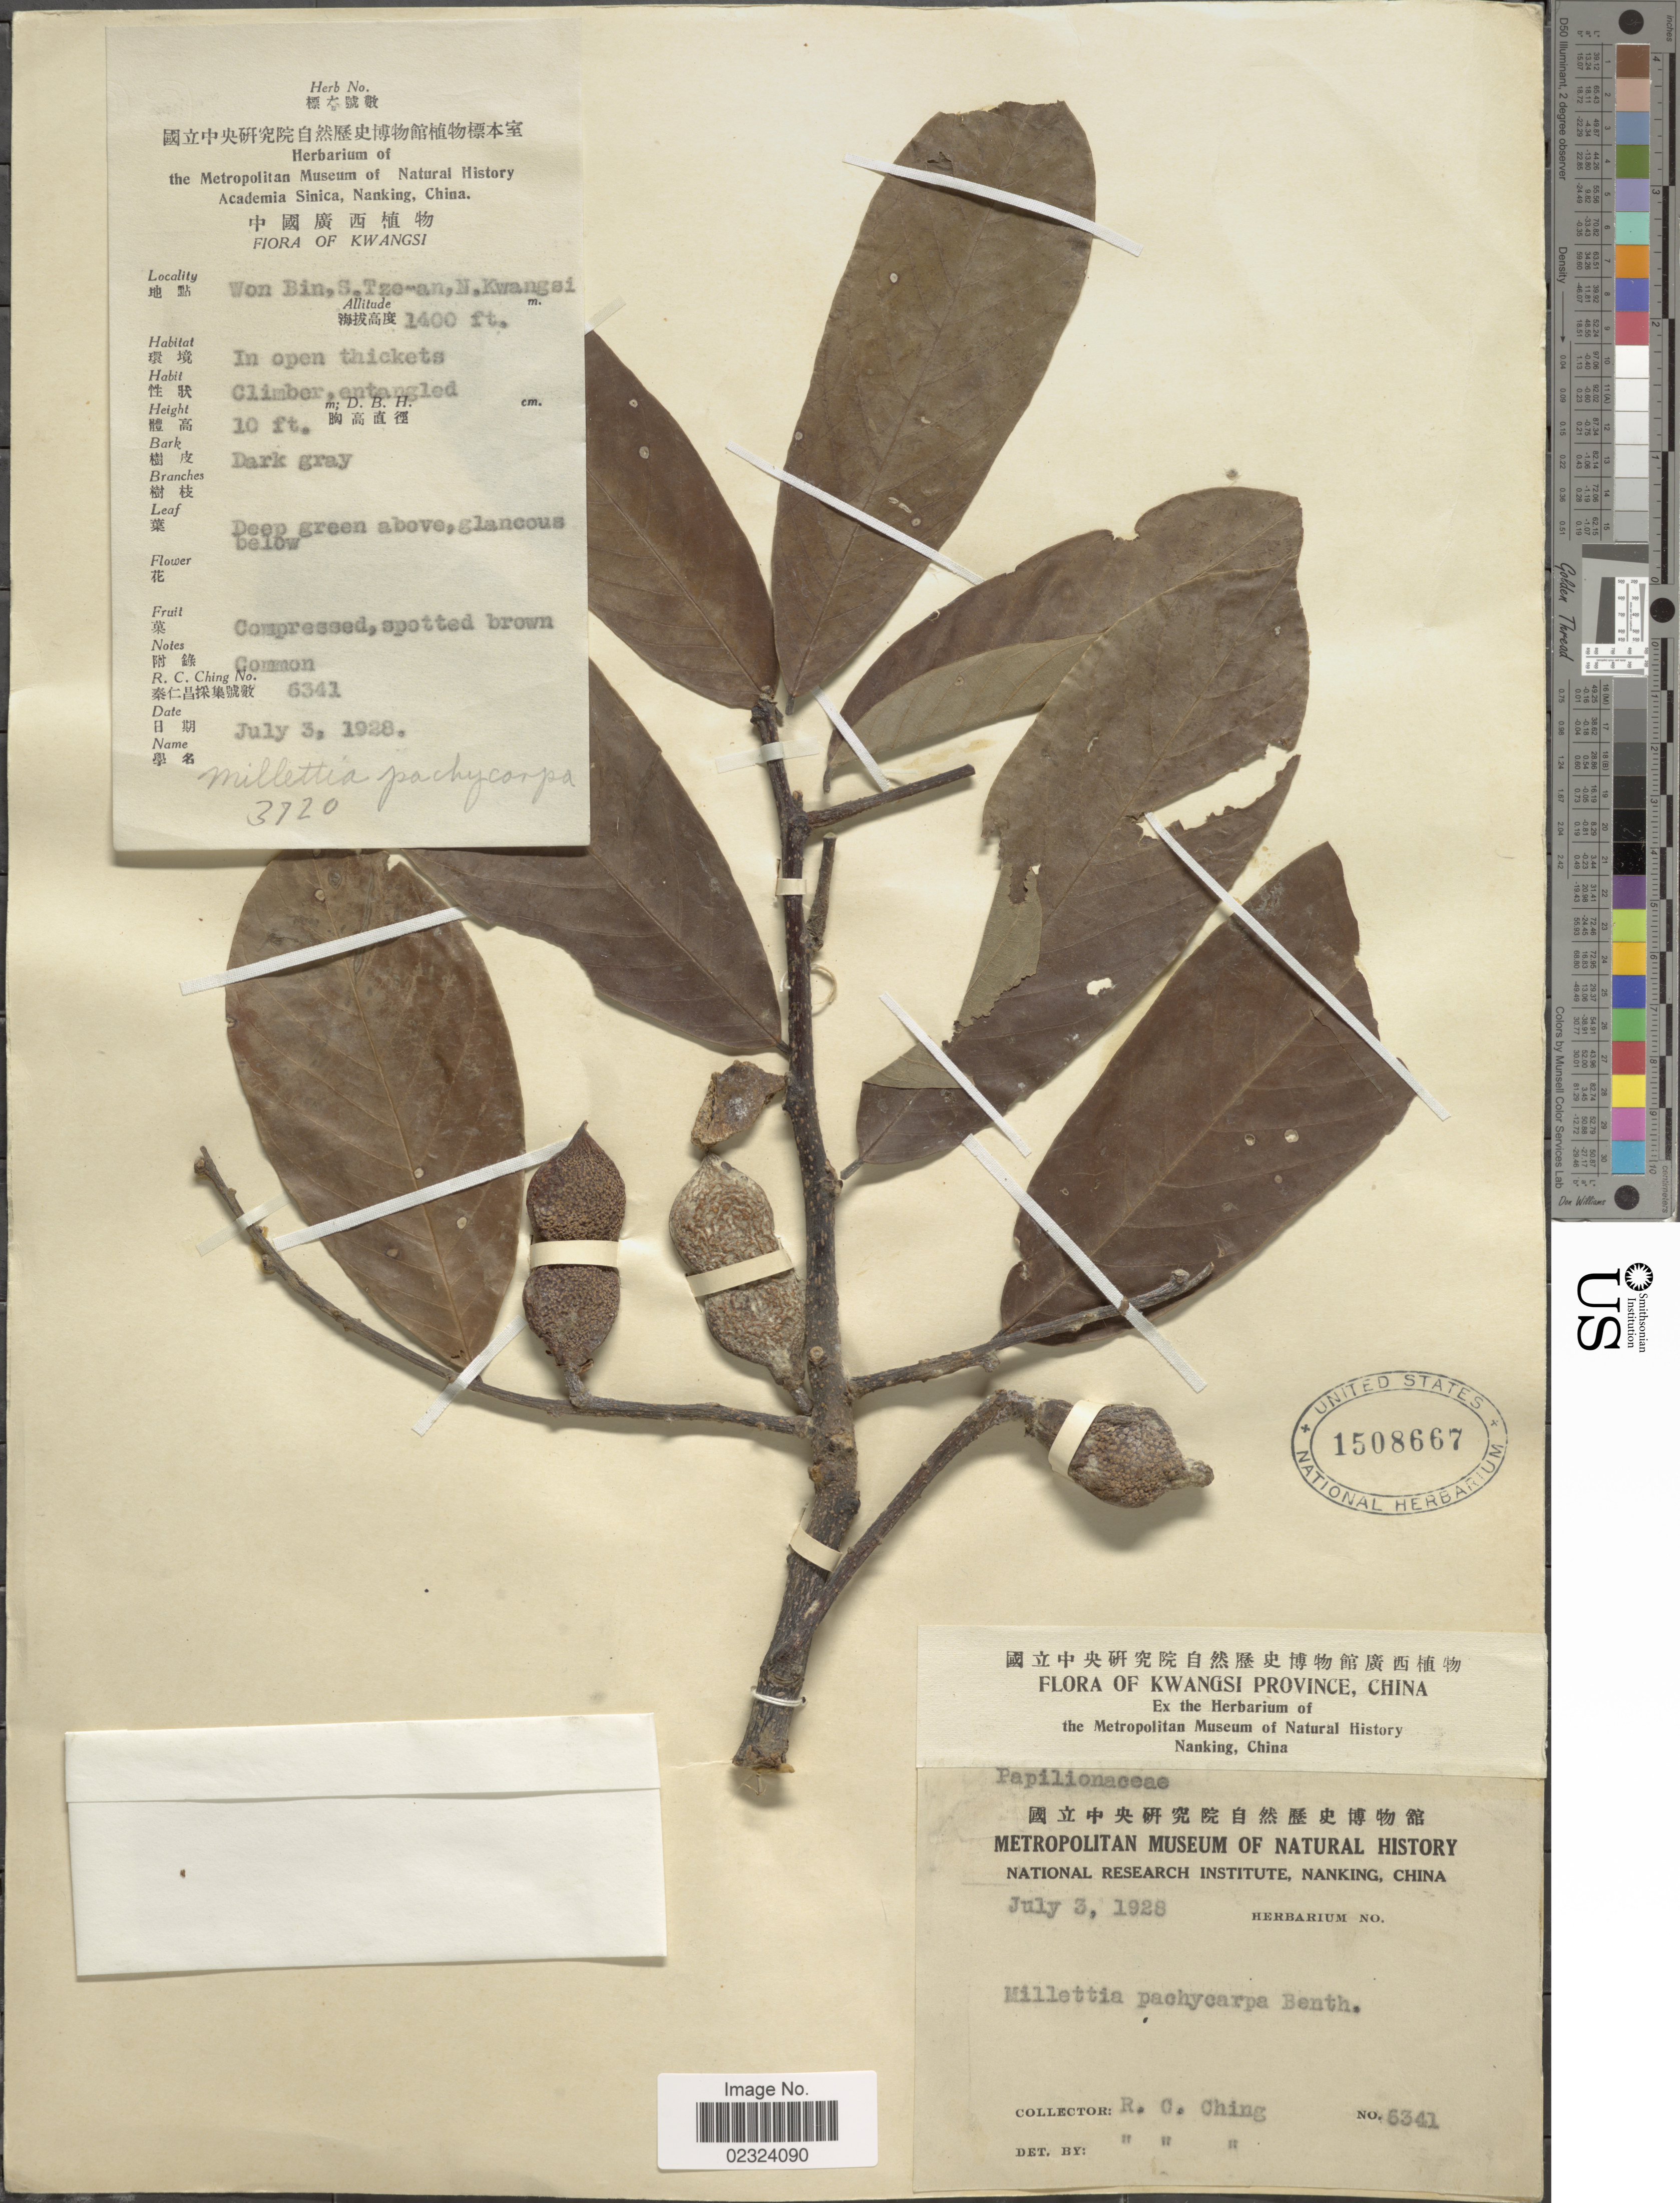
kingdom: Plantae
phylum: Tracheophyta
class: Magnoliopsida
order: Fabales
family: Fabaceae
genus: Millettia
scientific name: Millettia pachycarpa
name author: Benth.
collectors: R. C. Ching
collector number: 6341/3720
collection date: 1928-07-03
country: China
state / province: Guangxi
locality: Kwangsi Province. Won Bin, S. Tze-an, N. Kwangsi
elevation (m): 427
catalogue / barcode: US 1508667